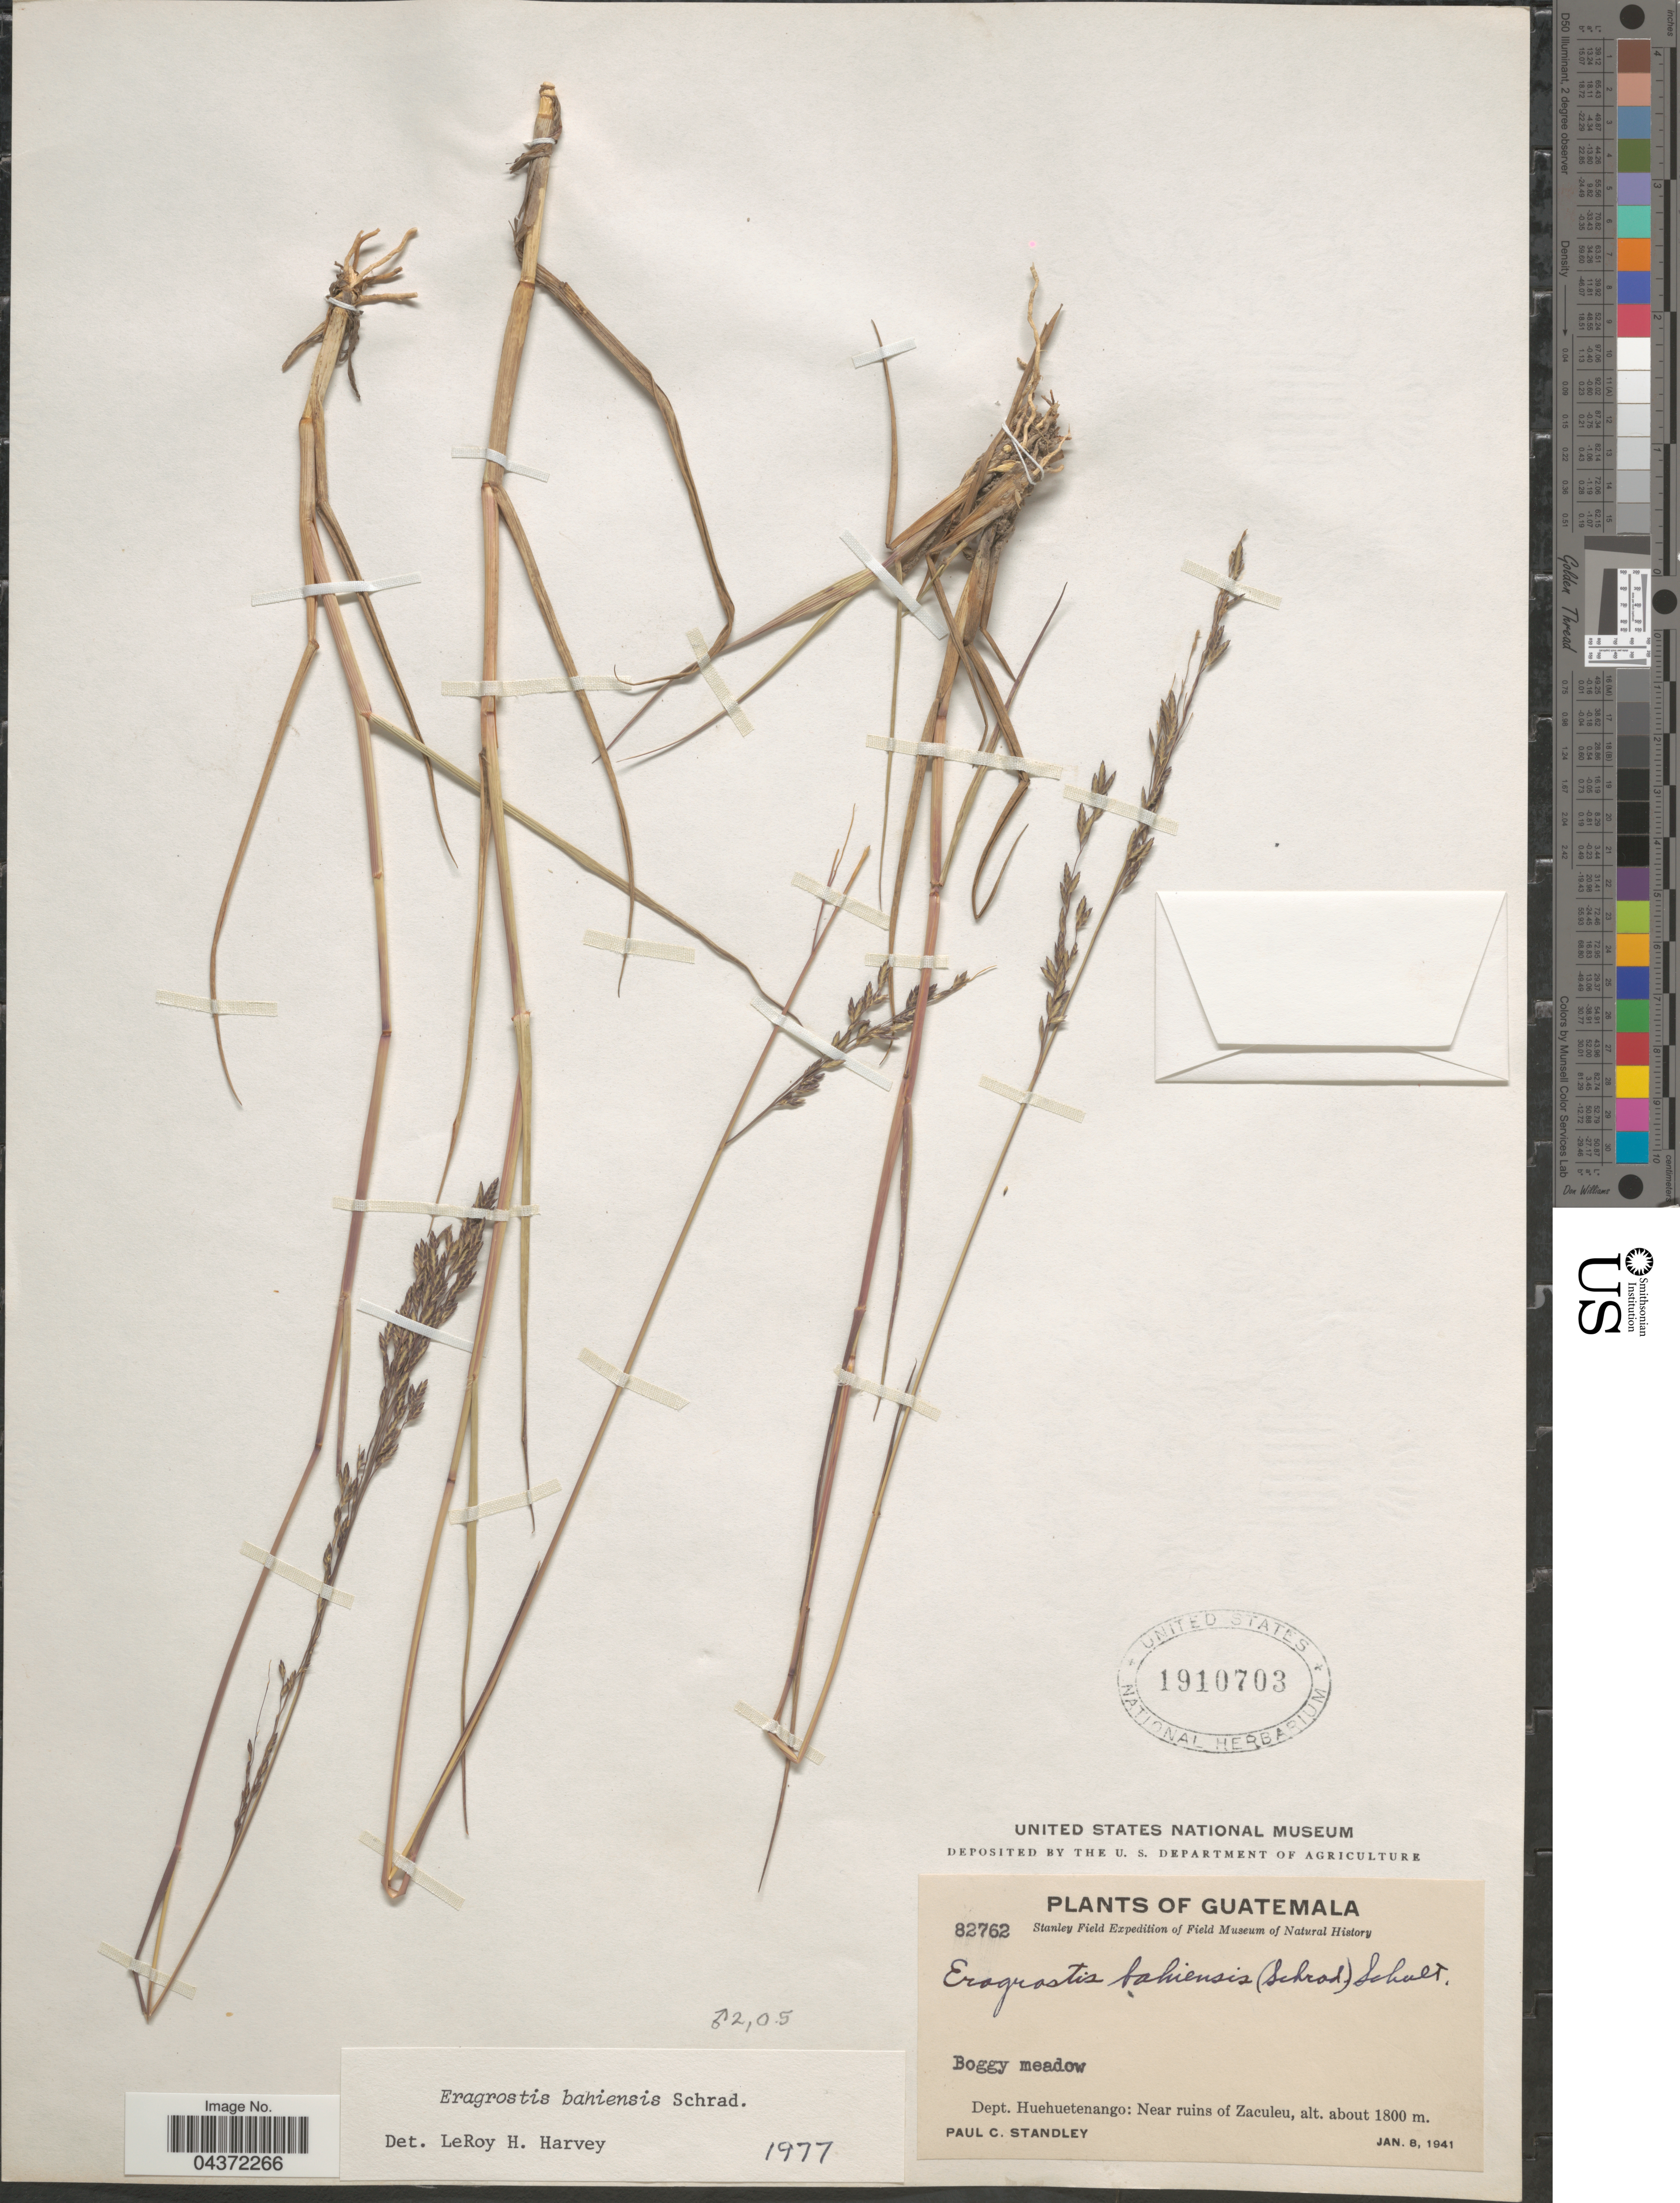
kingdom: Plantae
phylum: Tracheophyta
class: Liliopsida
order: Poales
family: Poaceae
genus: Eragrostis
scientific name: Eragrostis bahiensis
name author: Schrad. ex Schult.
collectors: P. C. Standley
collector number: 82762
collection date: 1941-01-08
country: Guatemala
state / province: Huehuetenango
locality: Stanley Field Expedition. Dept. Huehuetenango: Near ruins of Zaculeu.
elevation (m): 1800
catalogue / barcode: US 1910703